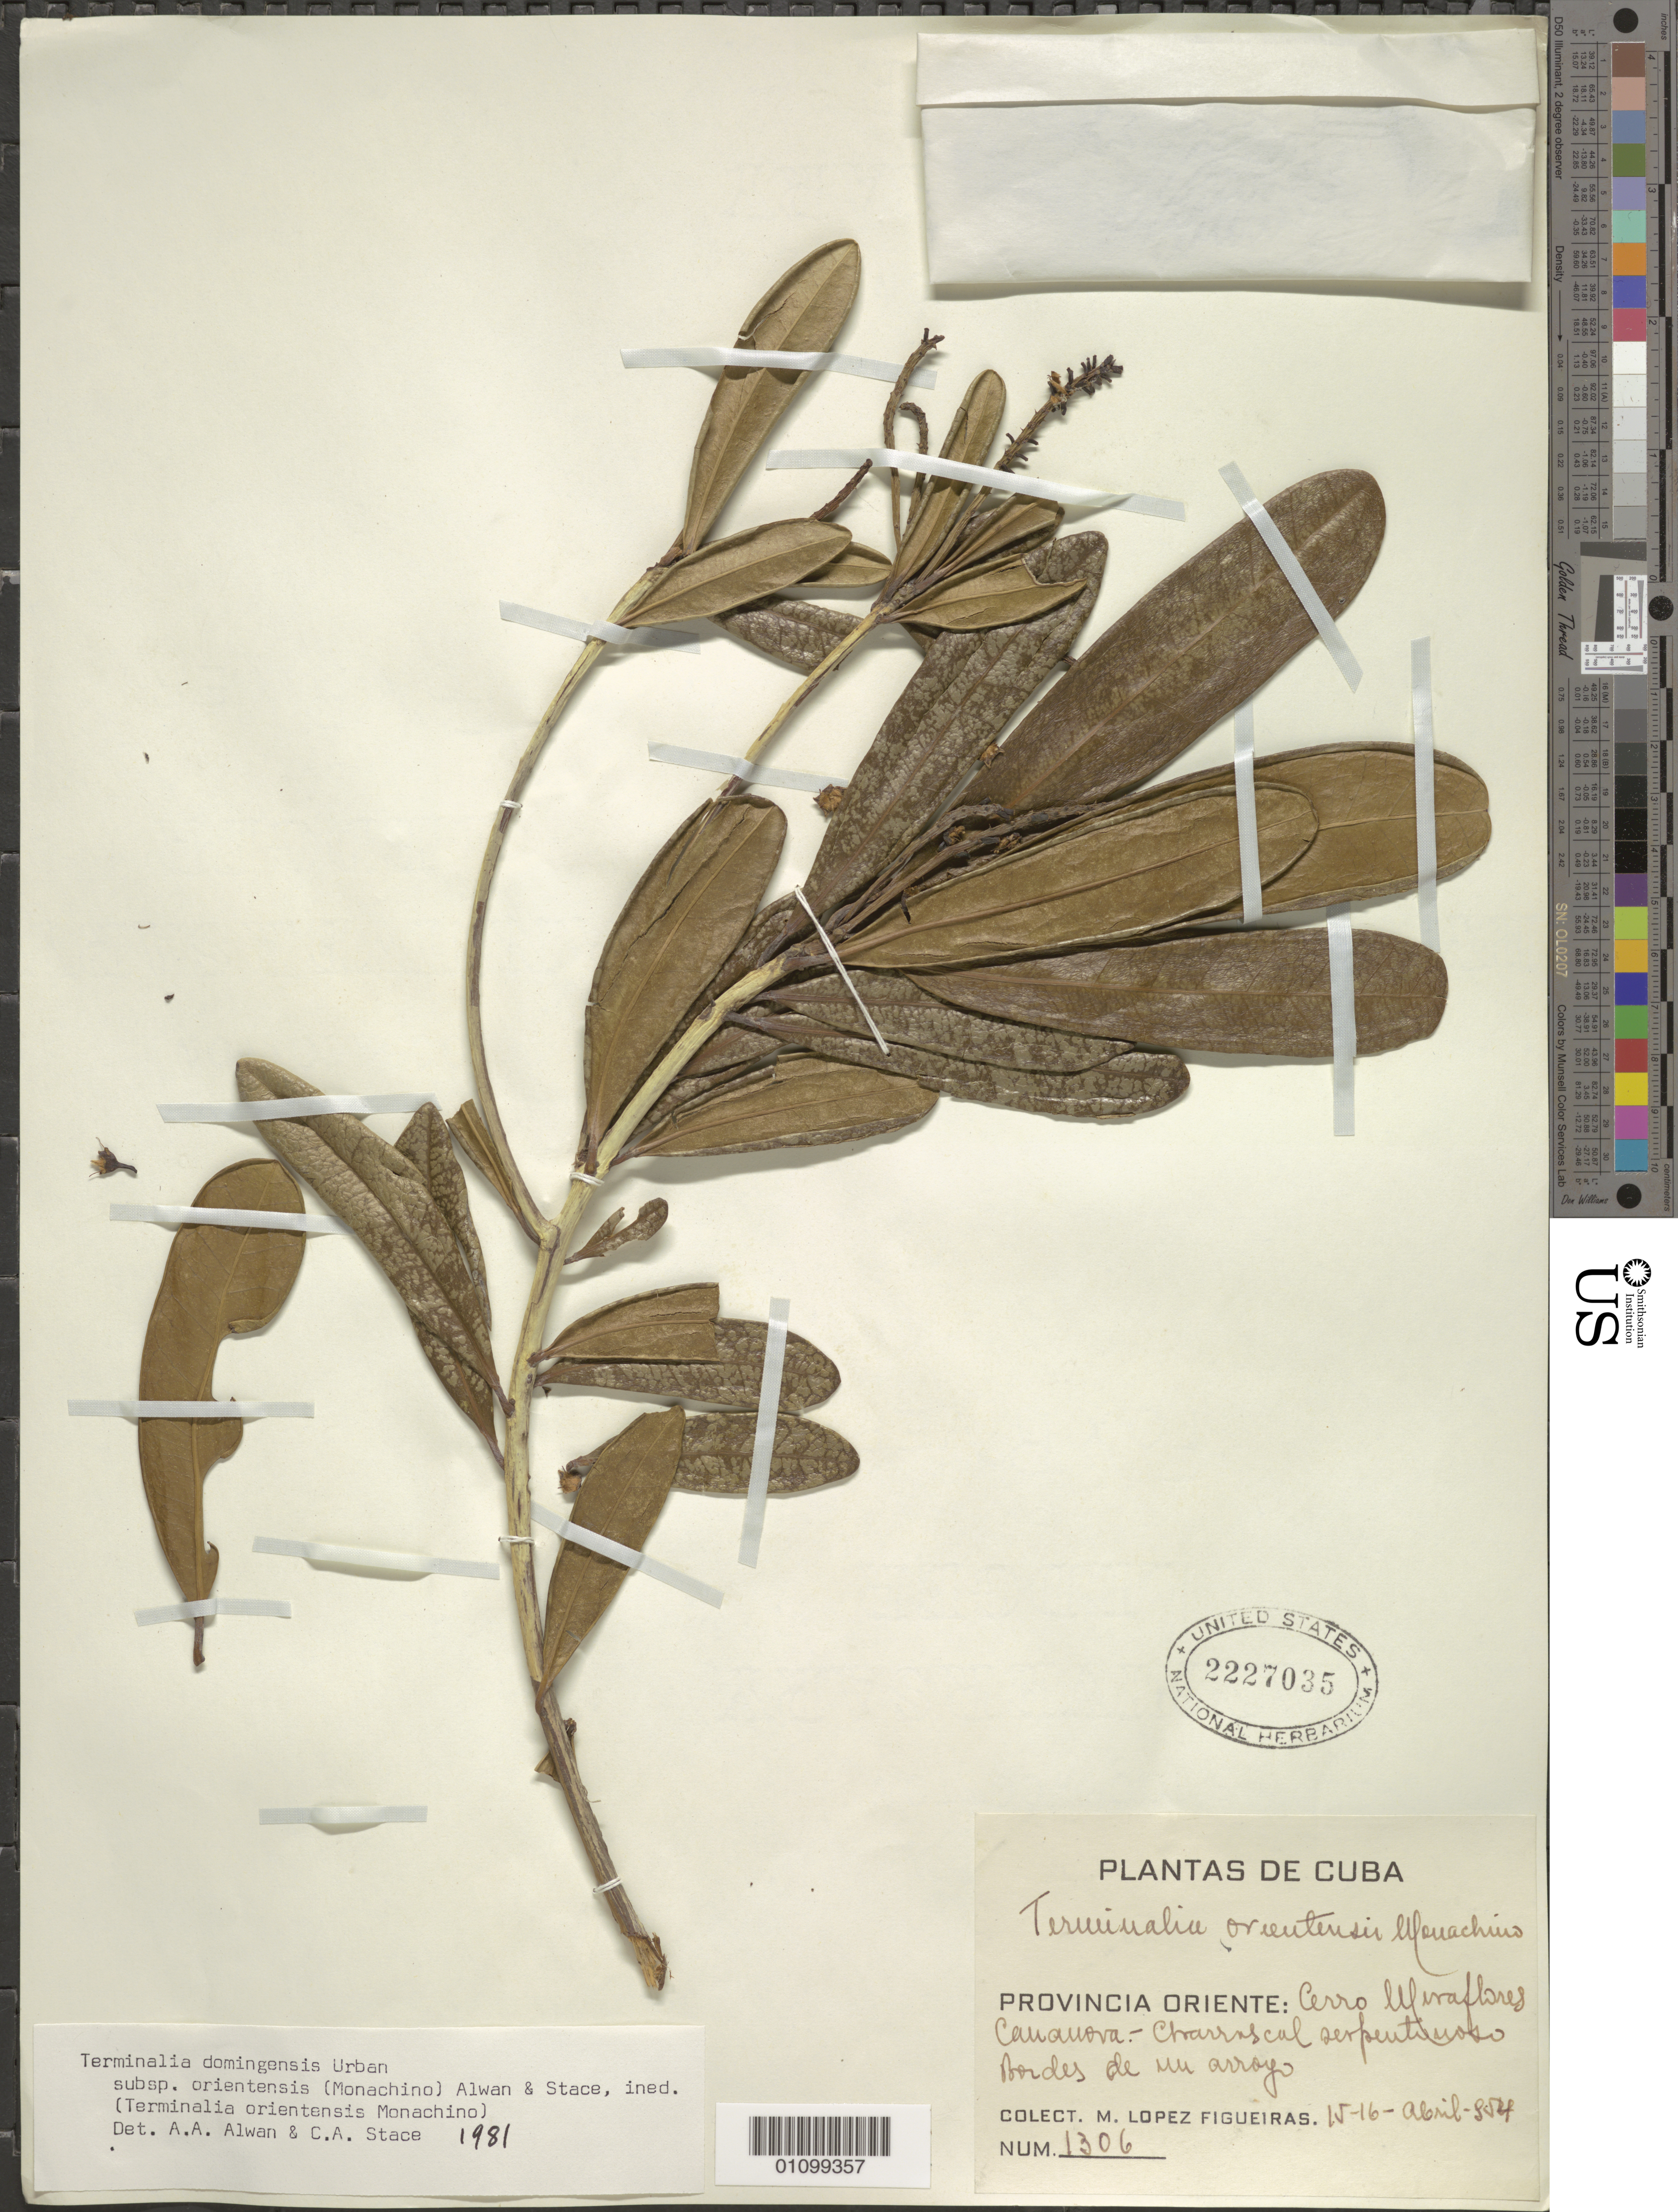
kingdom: Plantae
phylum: Tracheophyta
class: Magnoliopsida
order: Myrtales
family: Combretaceae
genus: Terminalia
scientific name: Terminalia domingensis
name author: Urb.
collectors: M. López Figueiras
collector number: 1306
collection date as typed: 15 Apr 1954 to 16 Apr 1954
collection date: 1954-04-15/1954-04-16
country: Cuba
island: Cuba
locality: Oriente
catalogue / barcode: US 2227035